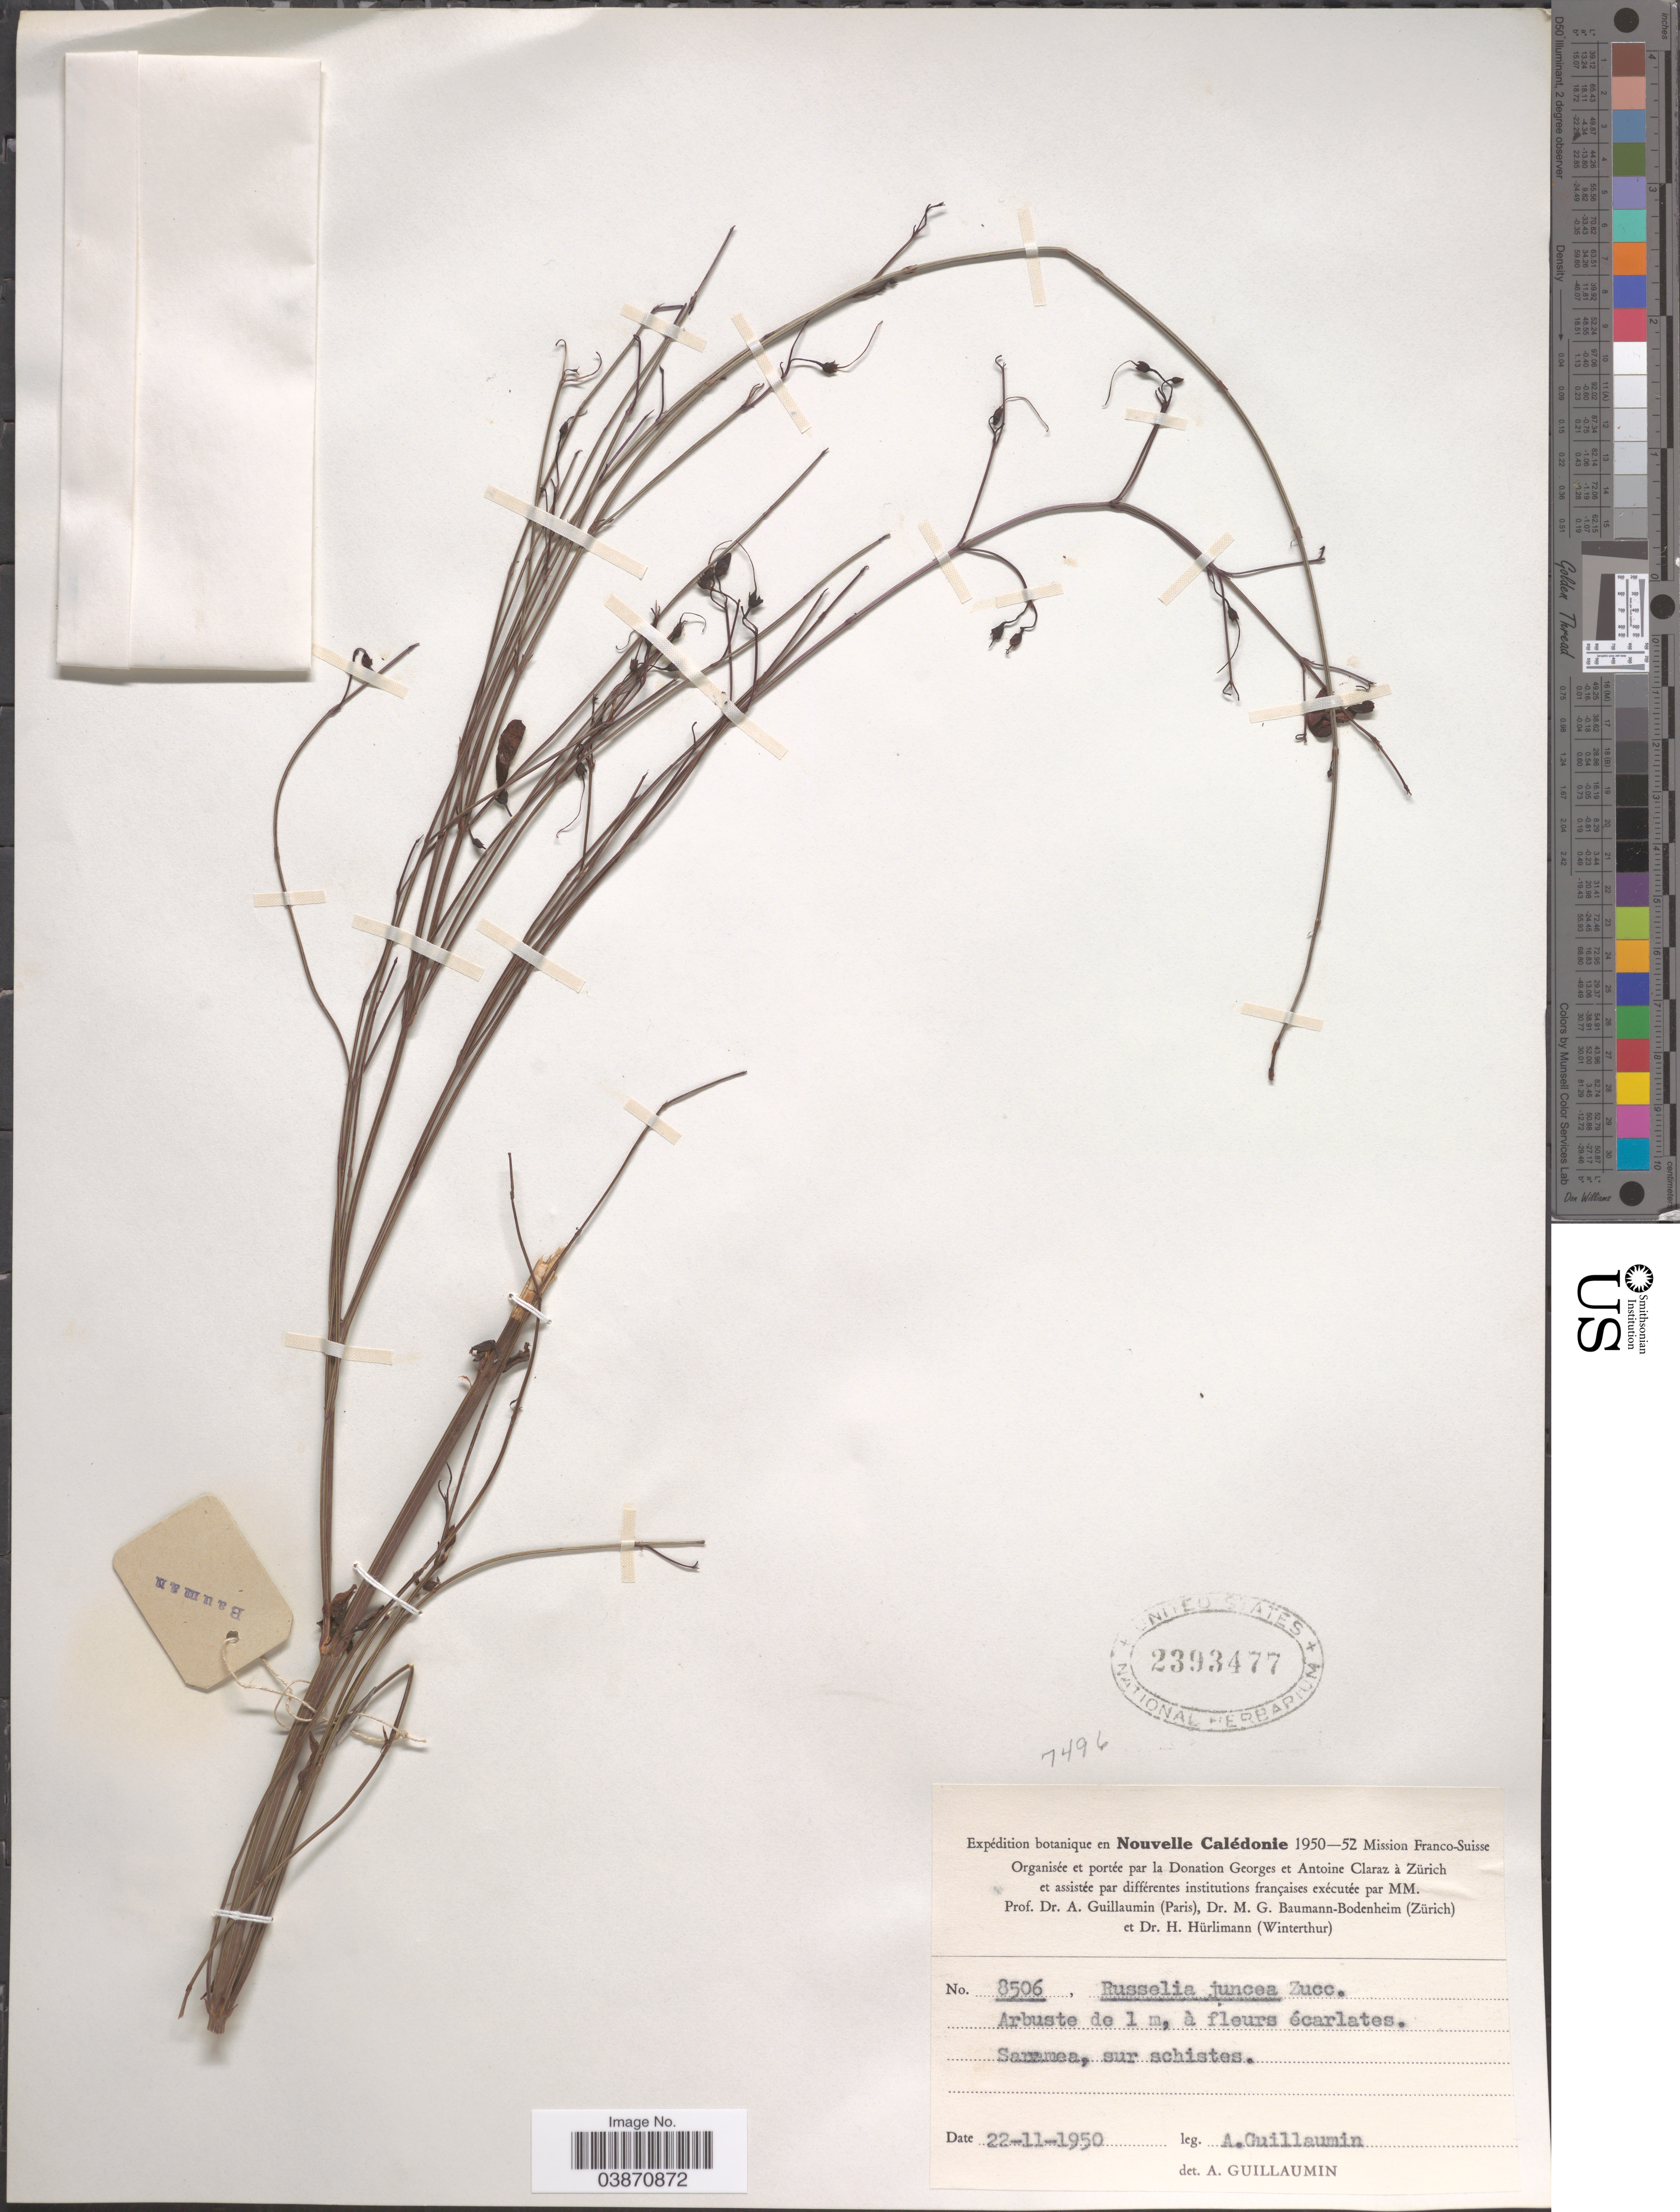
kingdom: Plantae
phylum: Tracheophyta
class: Magnoliopsida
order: Lamiales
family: Plantaginaceae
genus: Russelia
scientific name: Russelia equisetiformis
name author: Schltdl. & Cham.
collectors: A. Guillaumin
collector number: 8506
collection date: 1950-11-22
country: New Caledonia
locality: Nouvelle Calédonie. Sanamea [interpreted], sur schistes.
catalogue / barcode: US 2393477